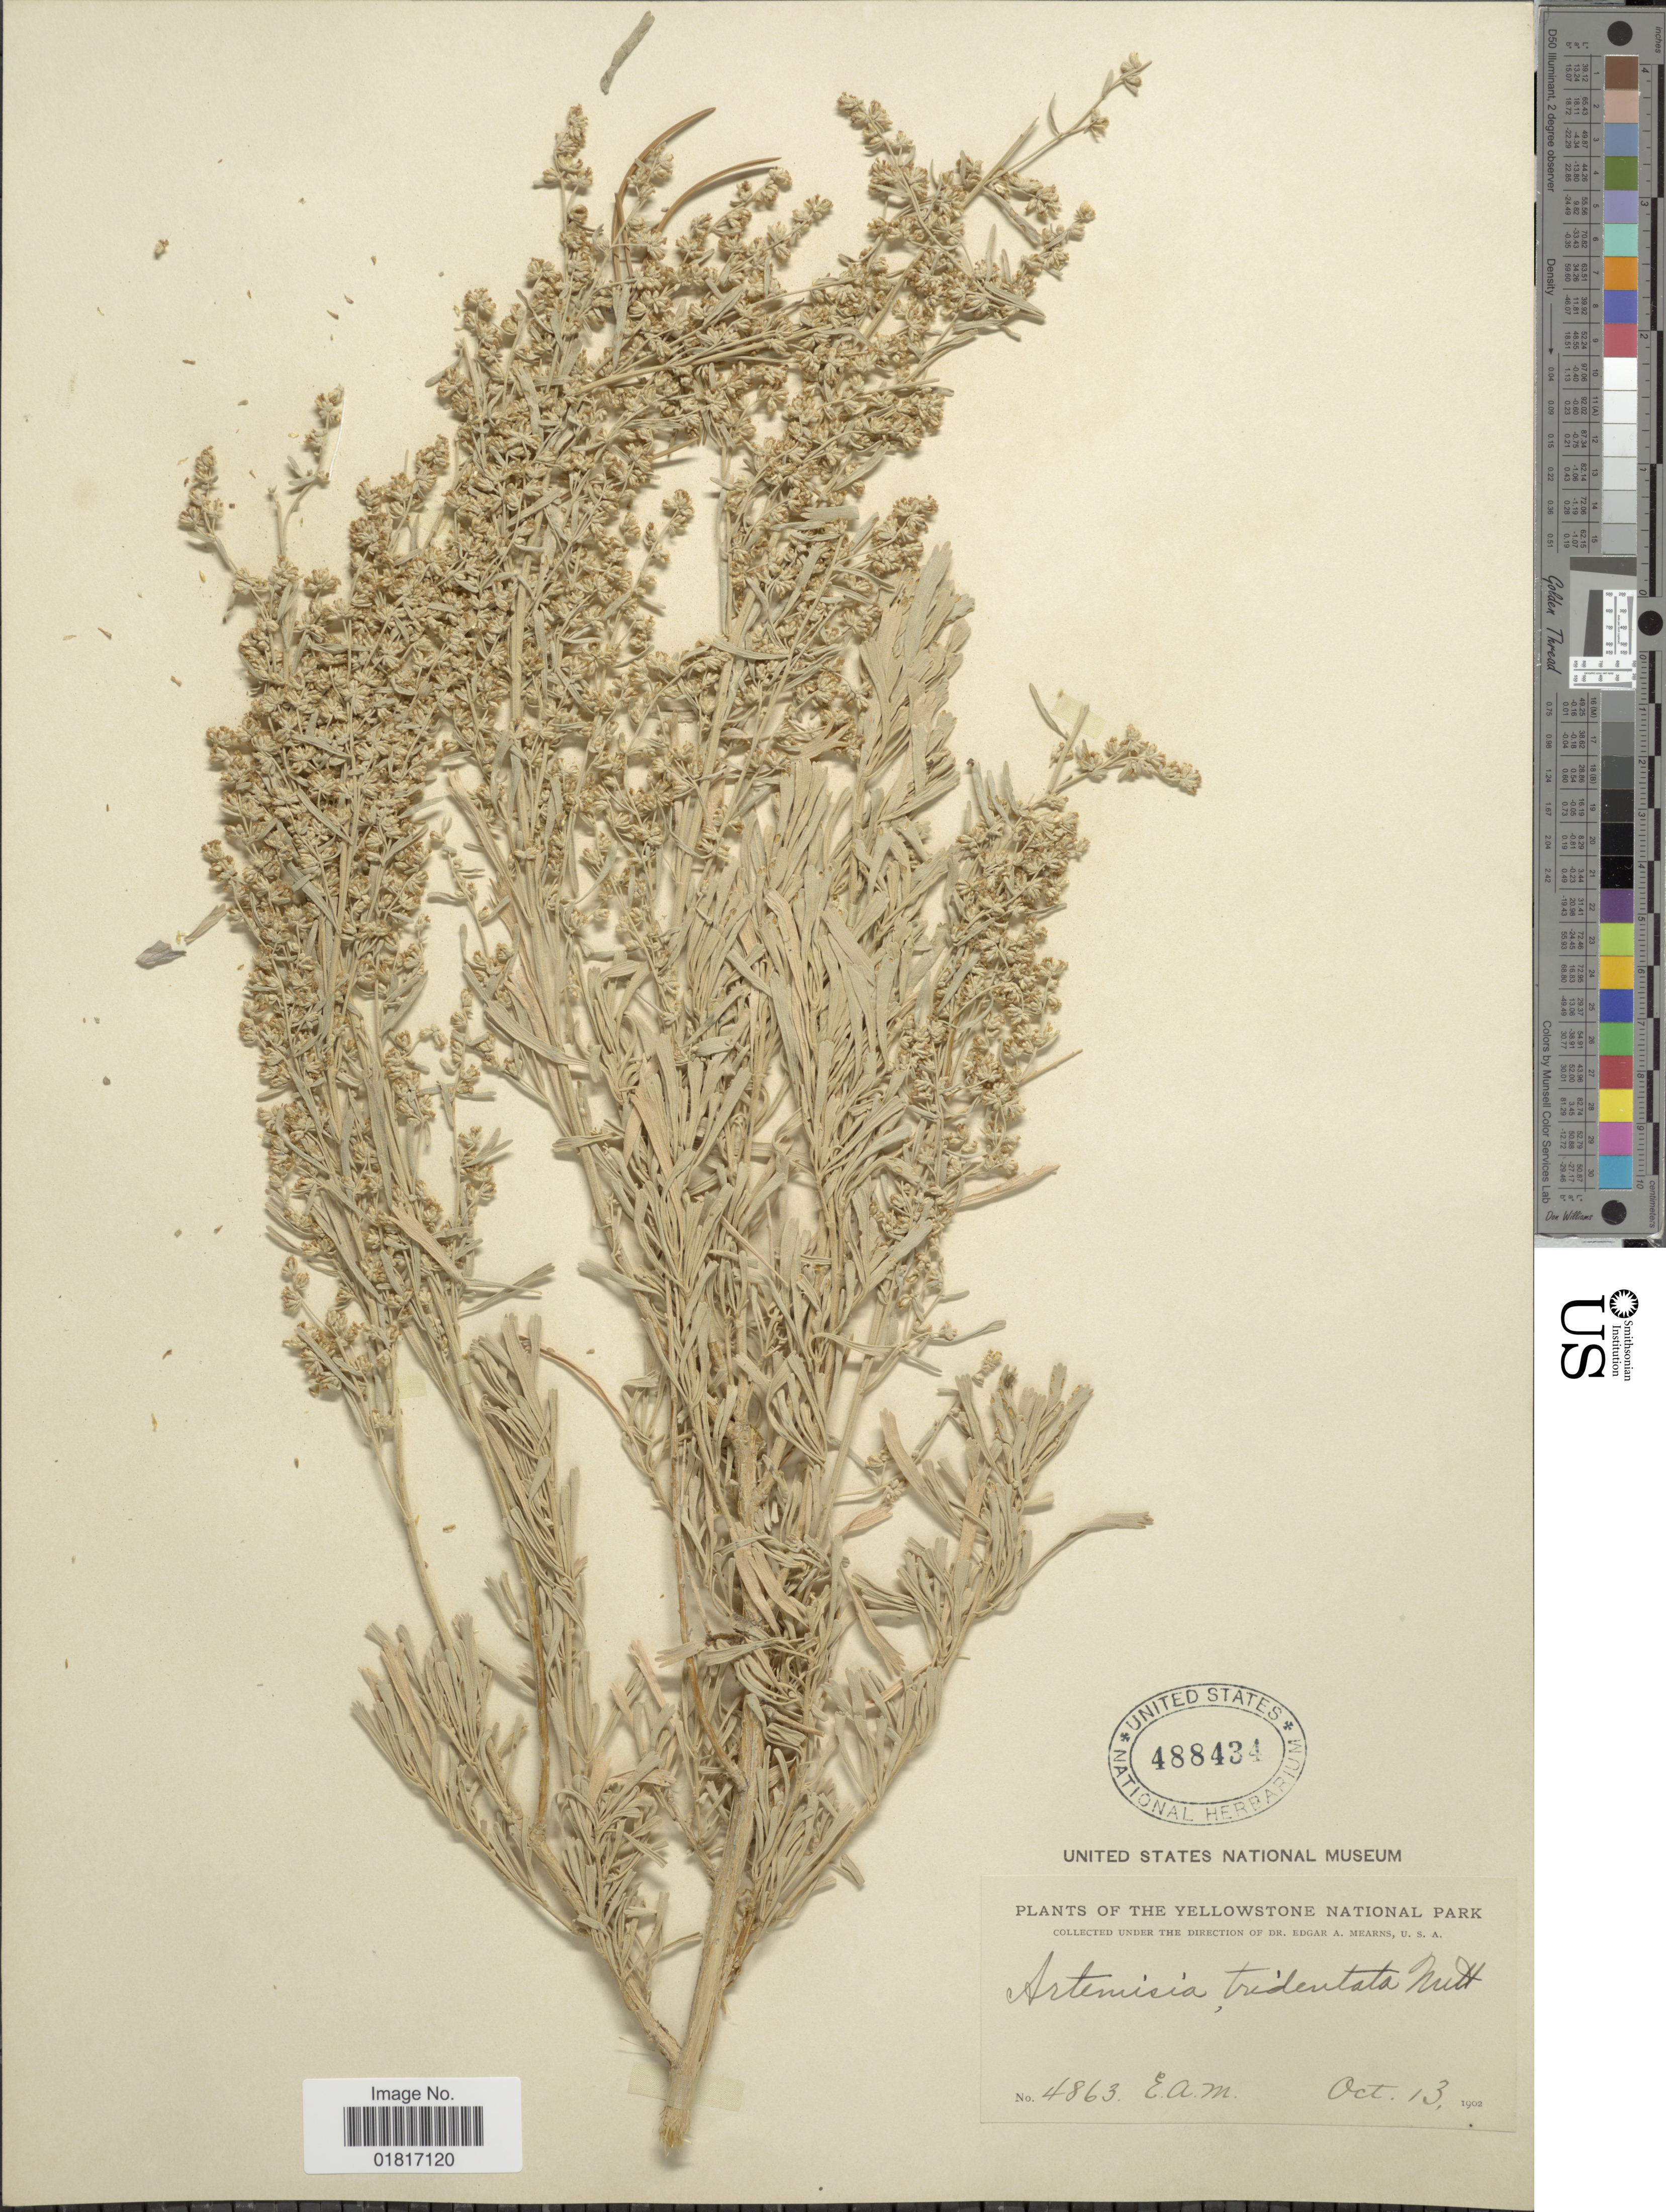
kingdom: Plantae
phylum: Tracheophyta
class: Magnoliopsida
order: Asterales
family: Asteraceae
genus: Artemisia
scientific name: Artemisia tridentata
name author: Nutt.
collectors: E. A. Mearns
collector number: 4863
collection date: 1902-10-13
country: United States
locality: The Yellowstone National Park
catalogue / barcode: US 488434